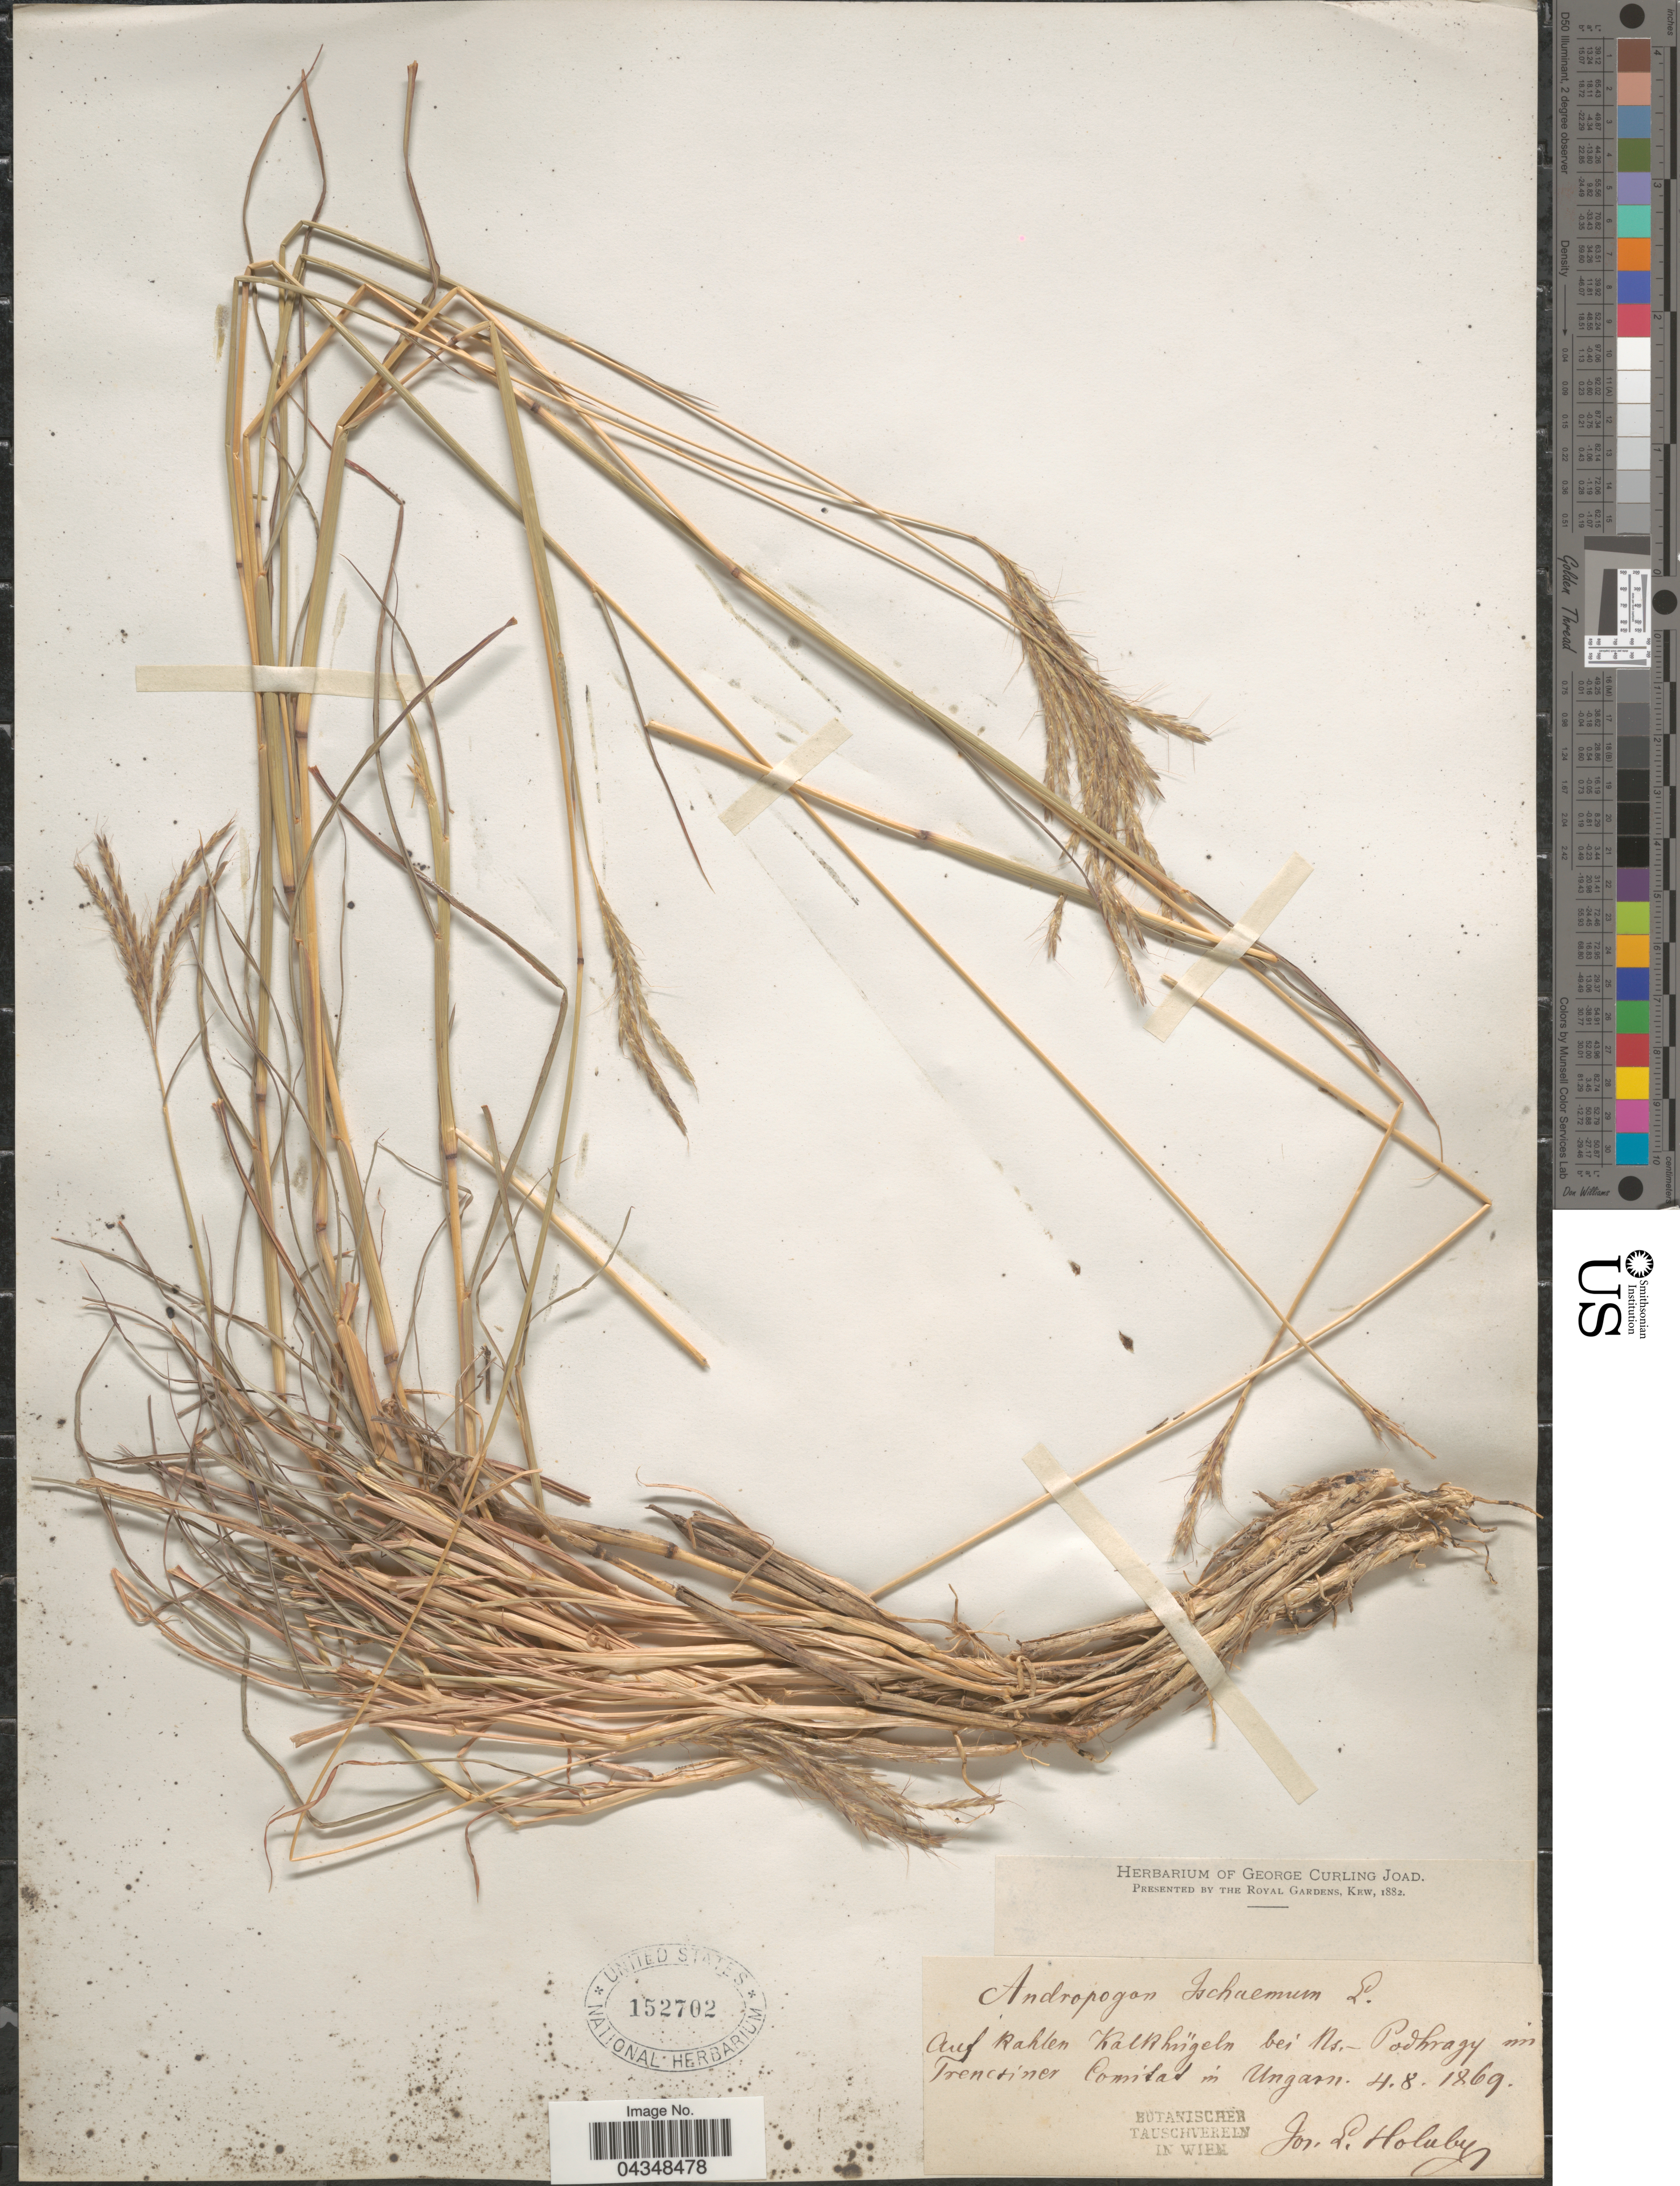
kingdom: Plantae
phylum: Tracheophyta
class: Liliopsida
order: Poales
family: Poaceae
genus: Bothriochloa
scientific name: Bothriochloa ischaemum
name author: (L.) Keng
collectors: J. Holuby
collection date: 1869-08-04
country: Slovakia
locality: Auf Rahten Kalkhügeln bei Ns. - Podhragy im Trencsiner Comitat in Ungarn.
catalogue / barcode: US 152702